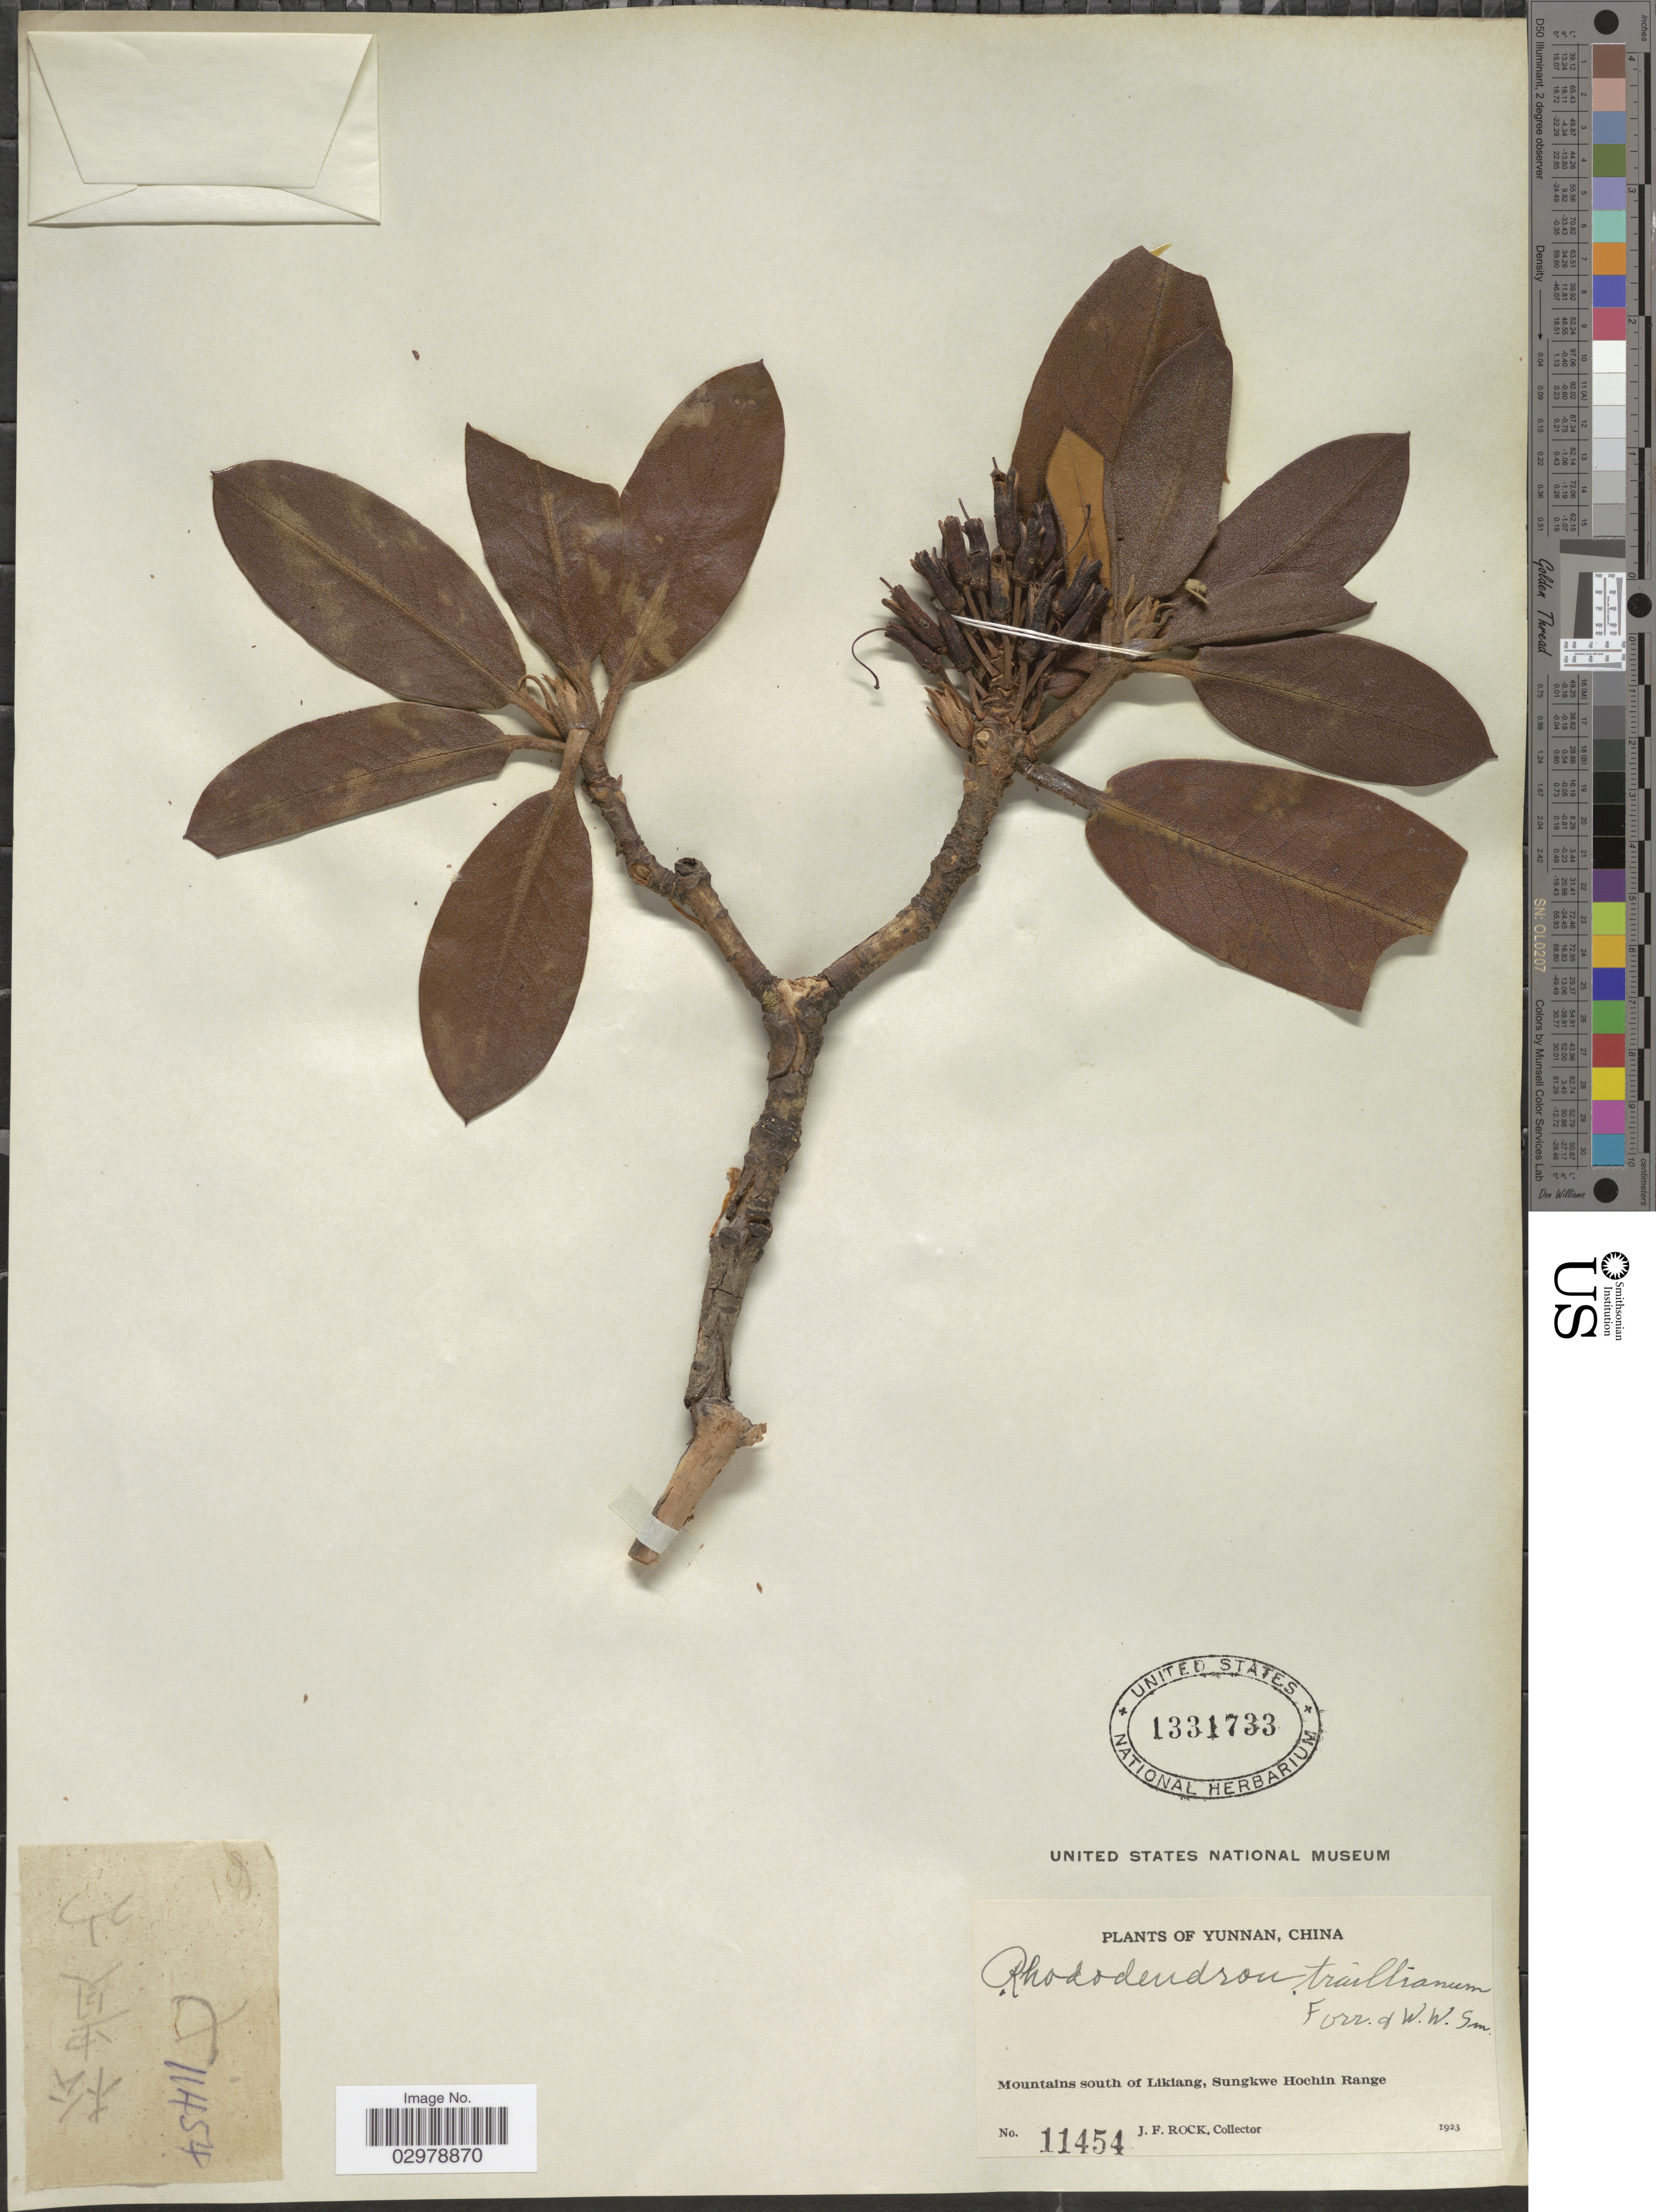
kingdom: Plantae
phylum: Tracheophyta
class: Magnoliopsida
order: Ericales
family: Ericaceae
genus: Rhododendron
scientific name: Rhododendron traillianum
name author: Forrest & W.W. Sm.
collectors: J. Rock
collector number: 11454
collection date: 1923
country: China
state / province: Yunnan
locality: Mountains south of Likiang, Sungkwe Hochin Range.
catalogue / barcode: US 1331733